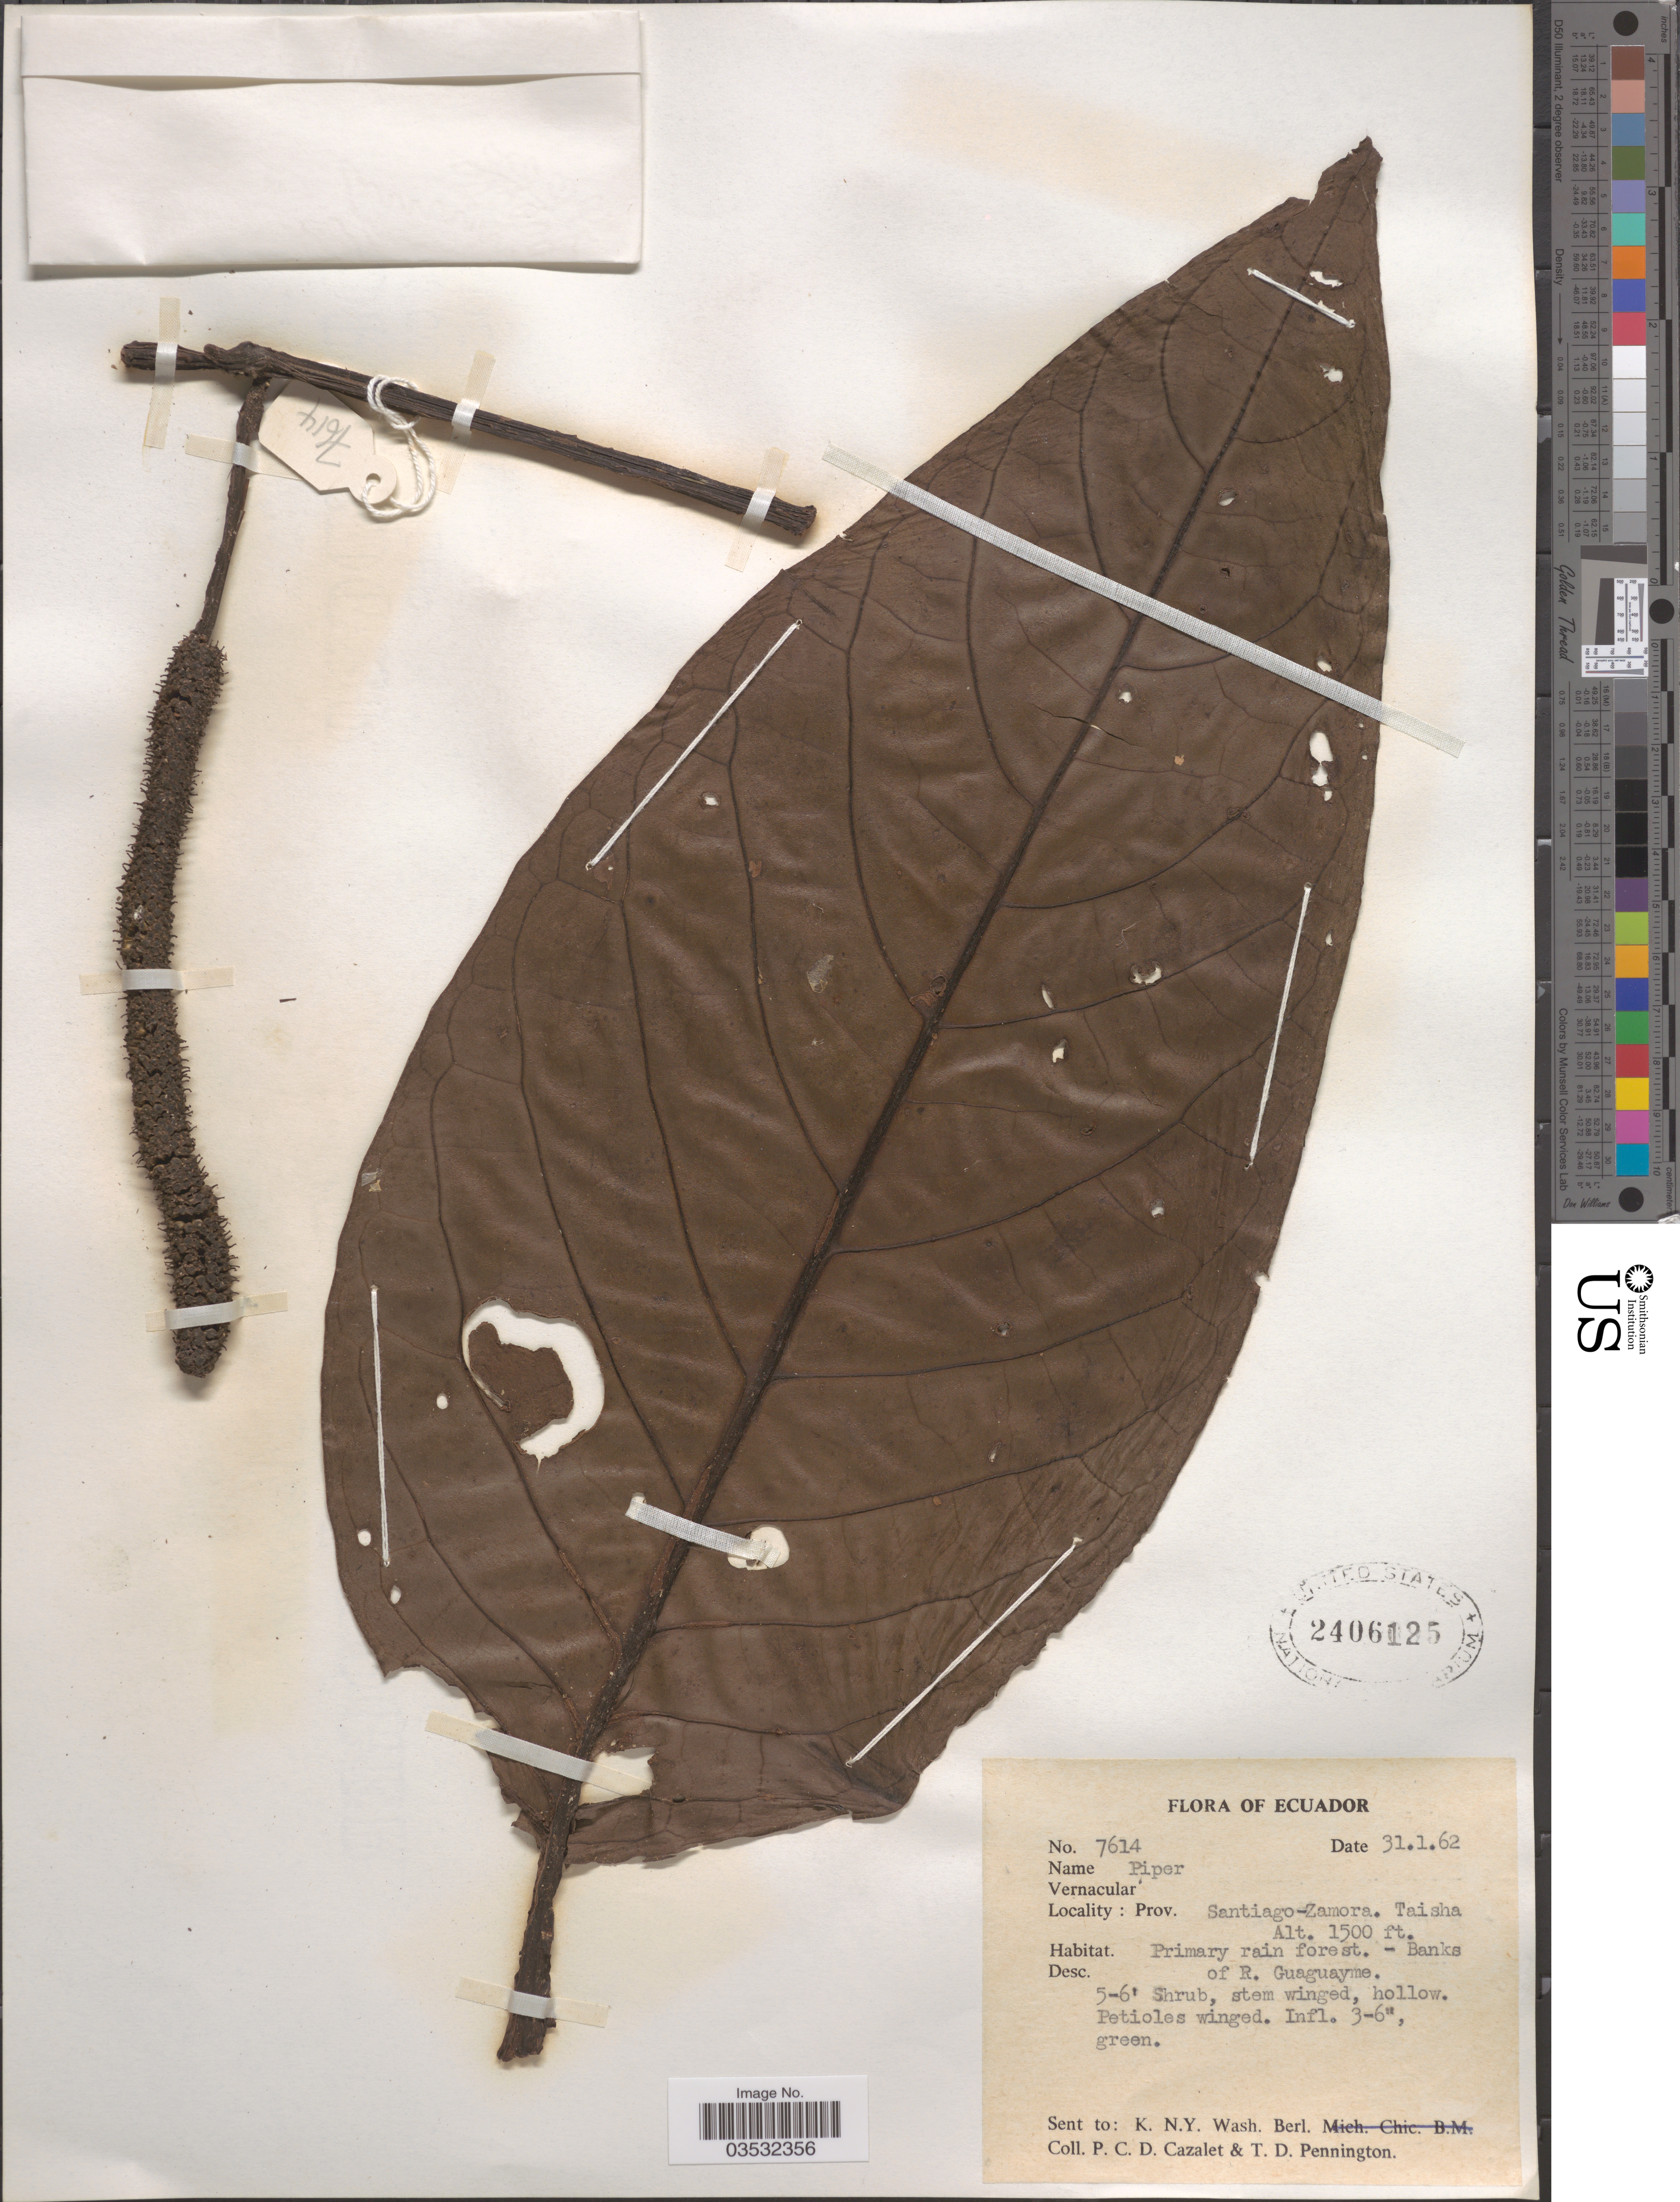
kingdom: Plantae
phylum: Tracheophyta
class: Magnoliopsida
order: Piperales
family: Piperaceae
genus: Piper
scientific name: Piper sp.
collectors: P. C. D. Cazalet & T. D. Pennington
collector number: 7614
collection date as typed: Transcribed d/m/y: 31/1/62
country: Ecuador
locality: Prov. Santiago - Zamora. Taisha. Banks of R. Guaguayme.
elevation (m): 457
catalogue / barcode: US 2406125